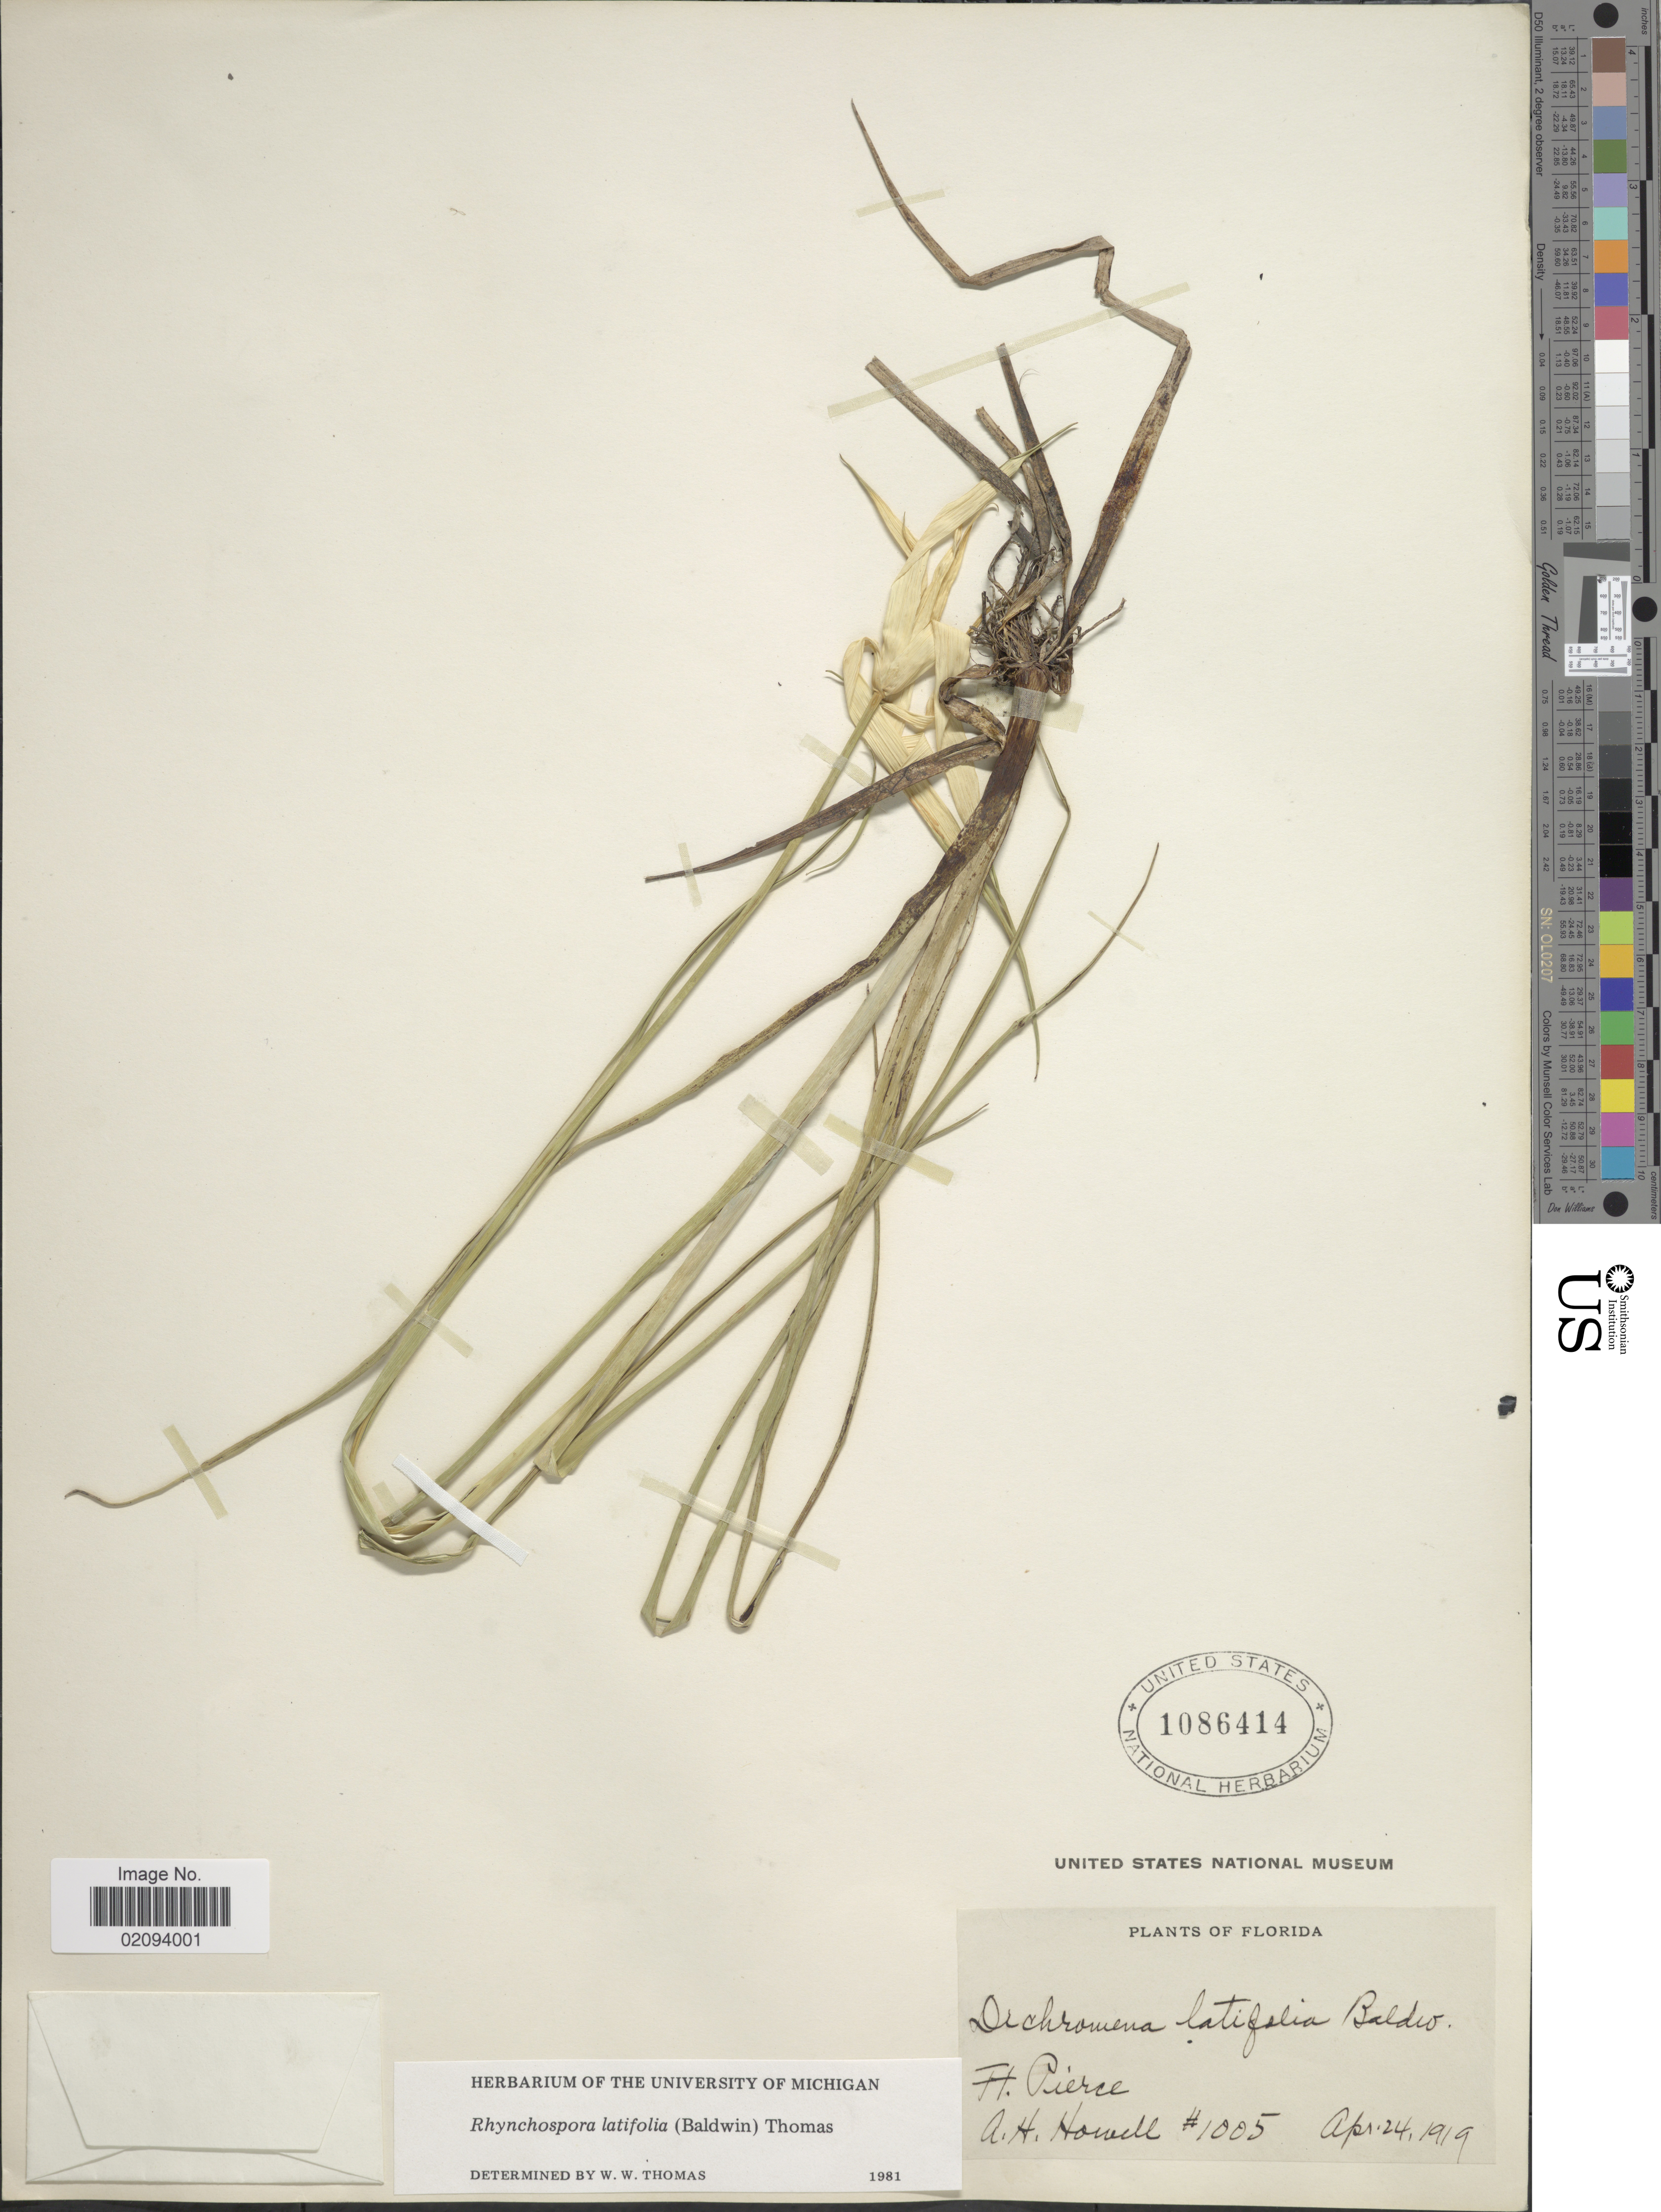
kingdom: Plantae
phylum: Tracheophyta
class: Liliopsida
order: Poales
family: Cyperaceae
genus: Rhynchospora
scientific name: Rhynchospora latifolia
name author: (Baldwin ex Elliott) W.W. Thomas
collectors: A. Howell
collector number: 1005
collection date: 1919-04-24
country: United States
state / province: Florida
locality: Ft. Pierce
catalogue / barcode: US 1086414